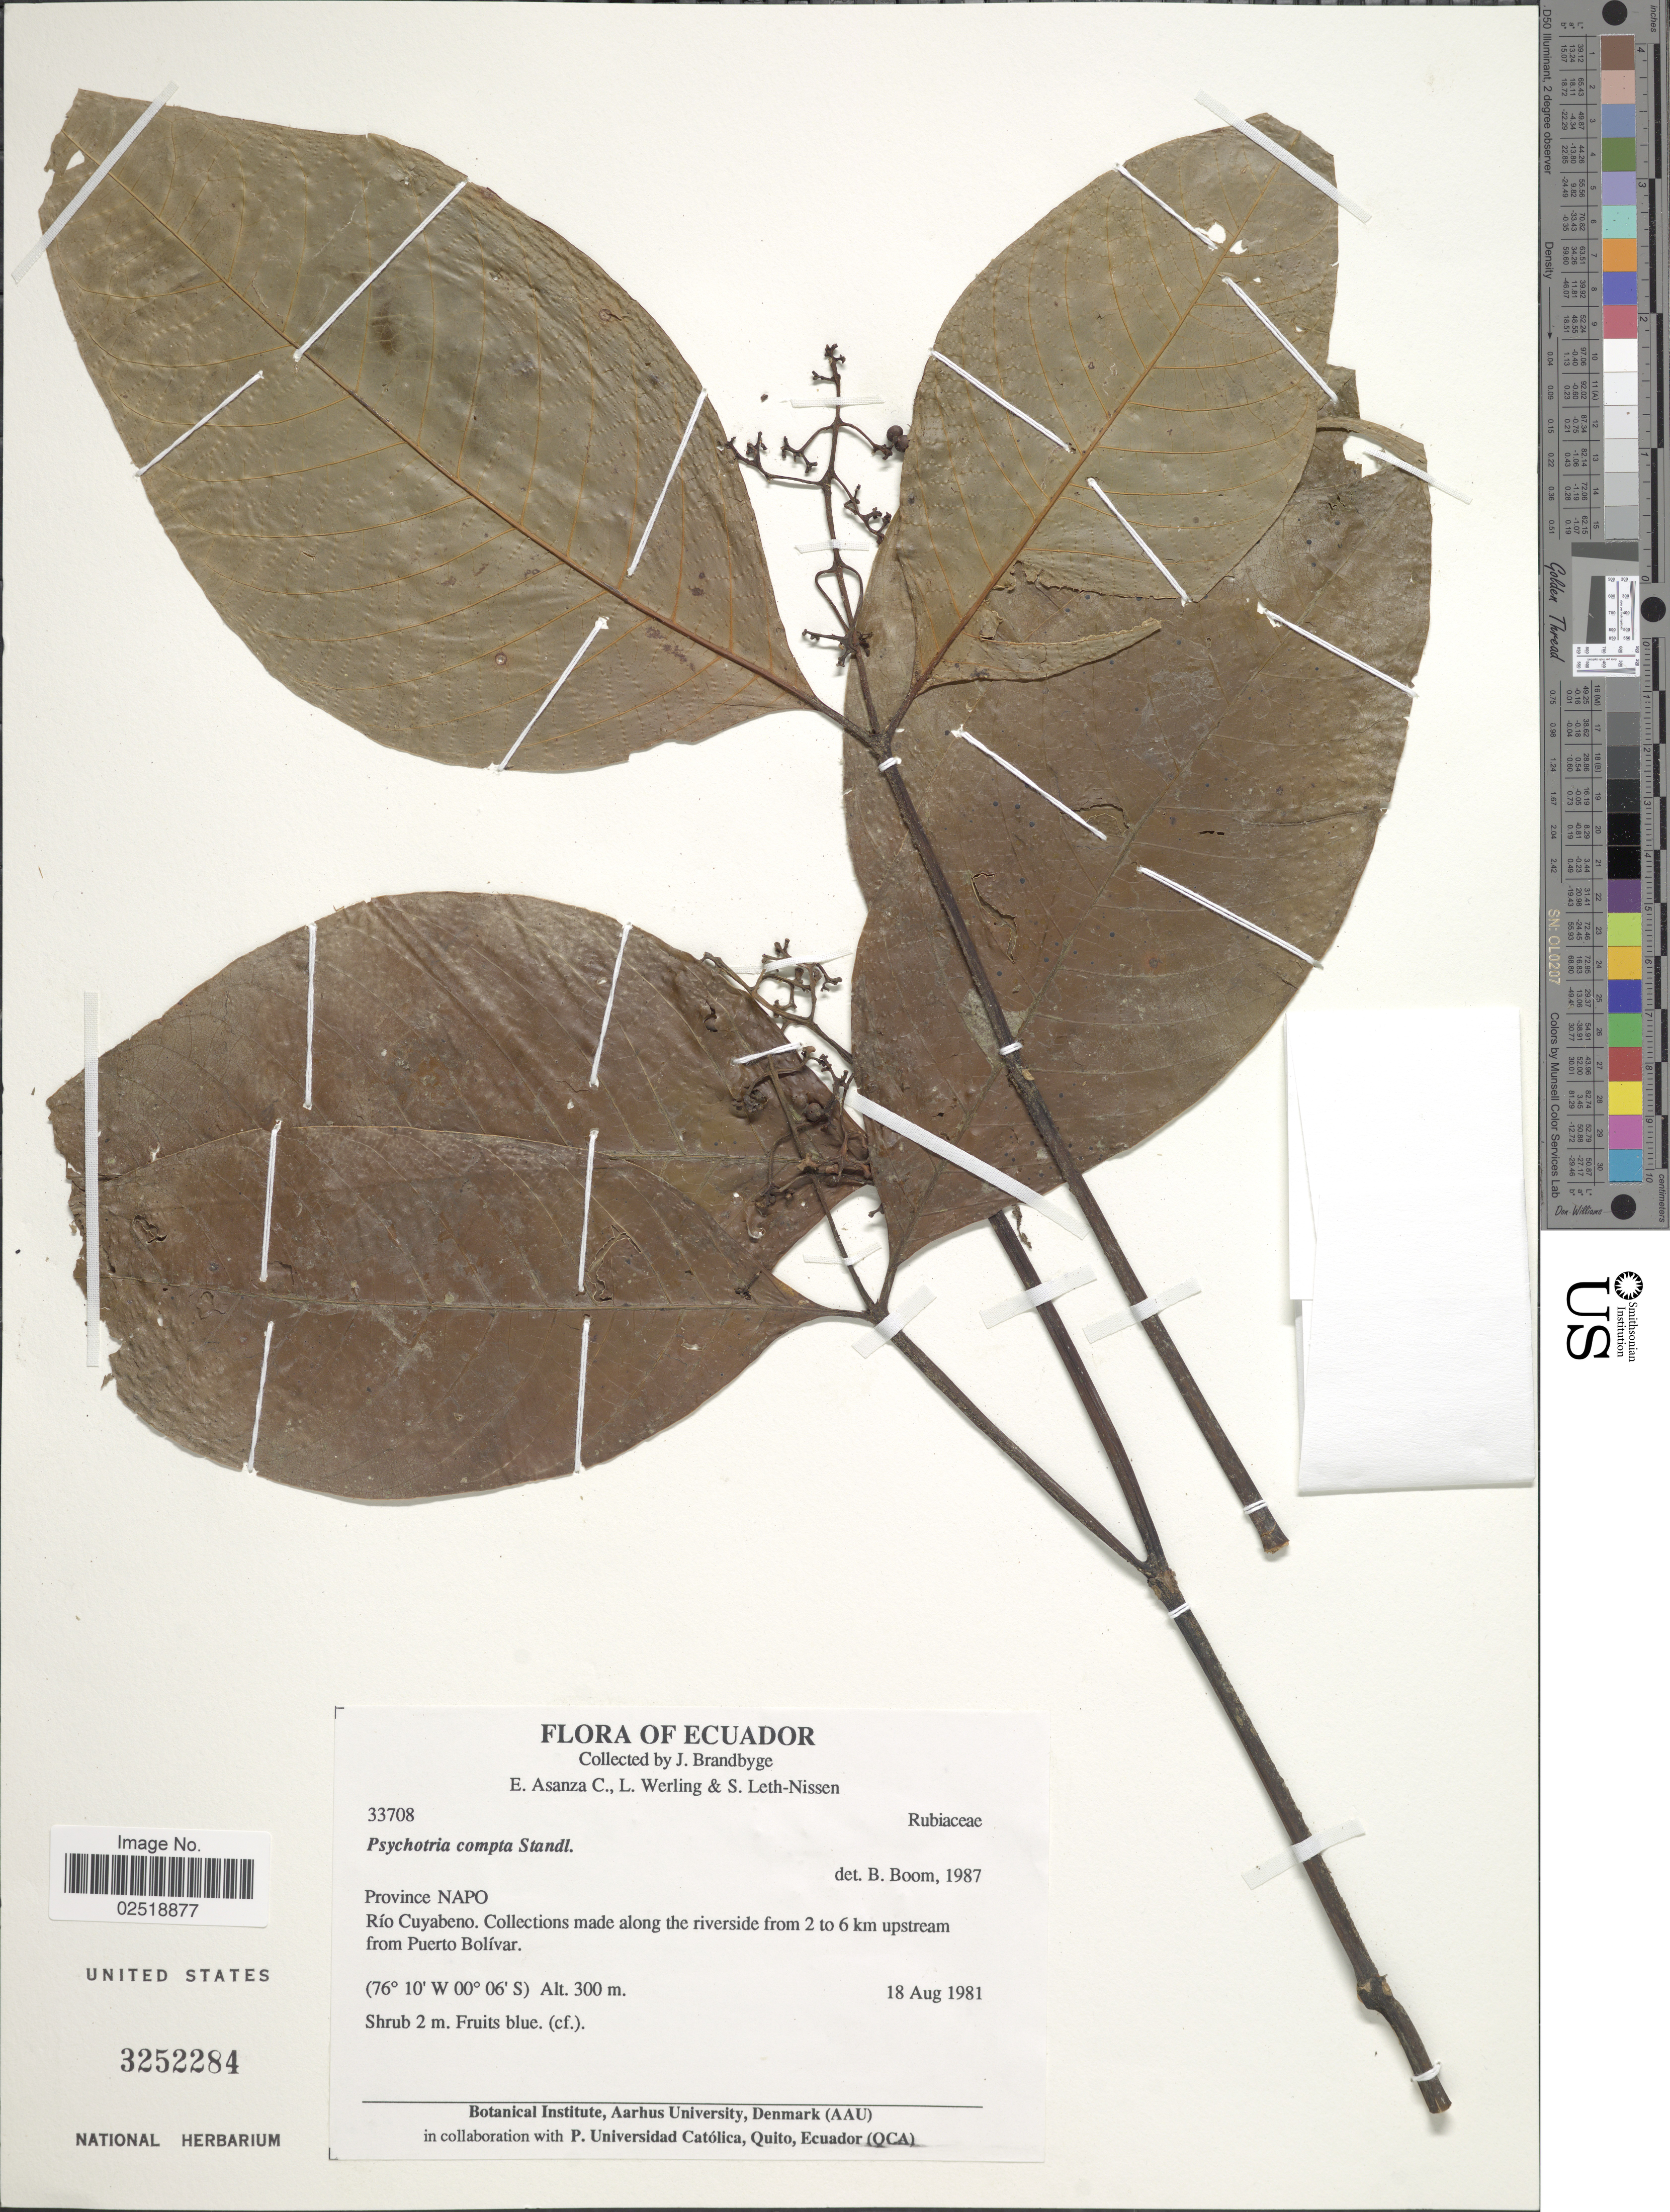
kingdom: Plantae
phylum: Tracheophyta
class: Magnoliopsida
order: Gentianales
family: Rubiaceae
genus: Psychotria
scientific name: Psychotria compta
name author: Standl.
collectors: J. Brandbyge, E. Asanza C., L. Werling & S. Leth-Nissen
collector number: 33708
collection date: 1981-08-18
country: Ecuador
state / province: Napo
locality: Río Cuyabeno. Collections made along the riverside from 2 to 6 km upstream from Puerto Bolívar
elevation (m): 300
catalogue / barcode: US 3252284